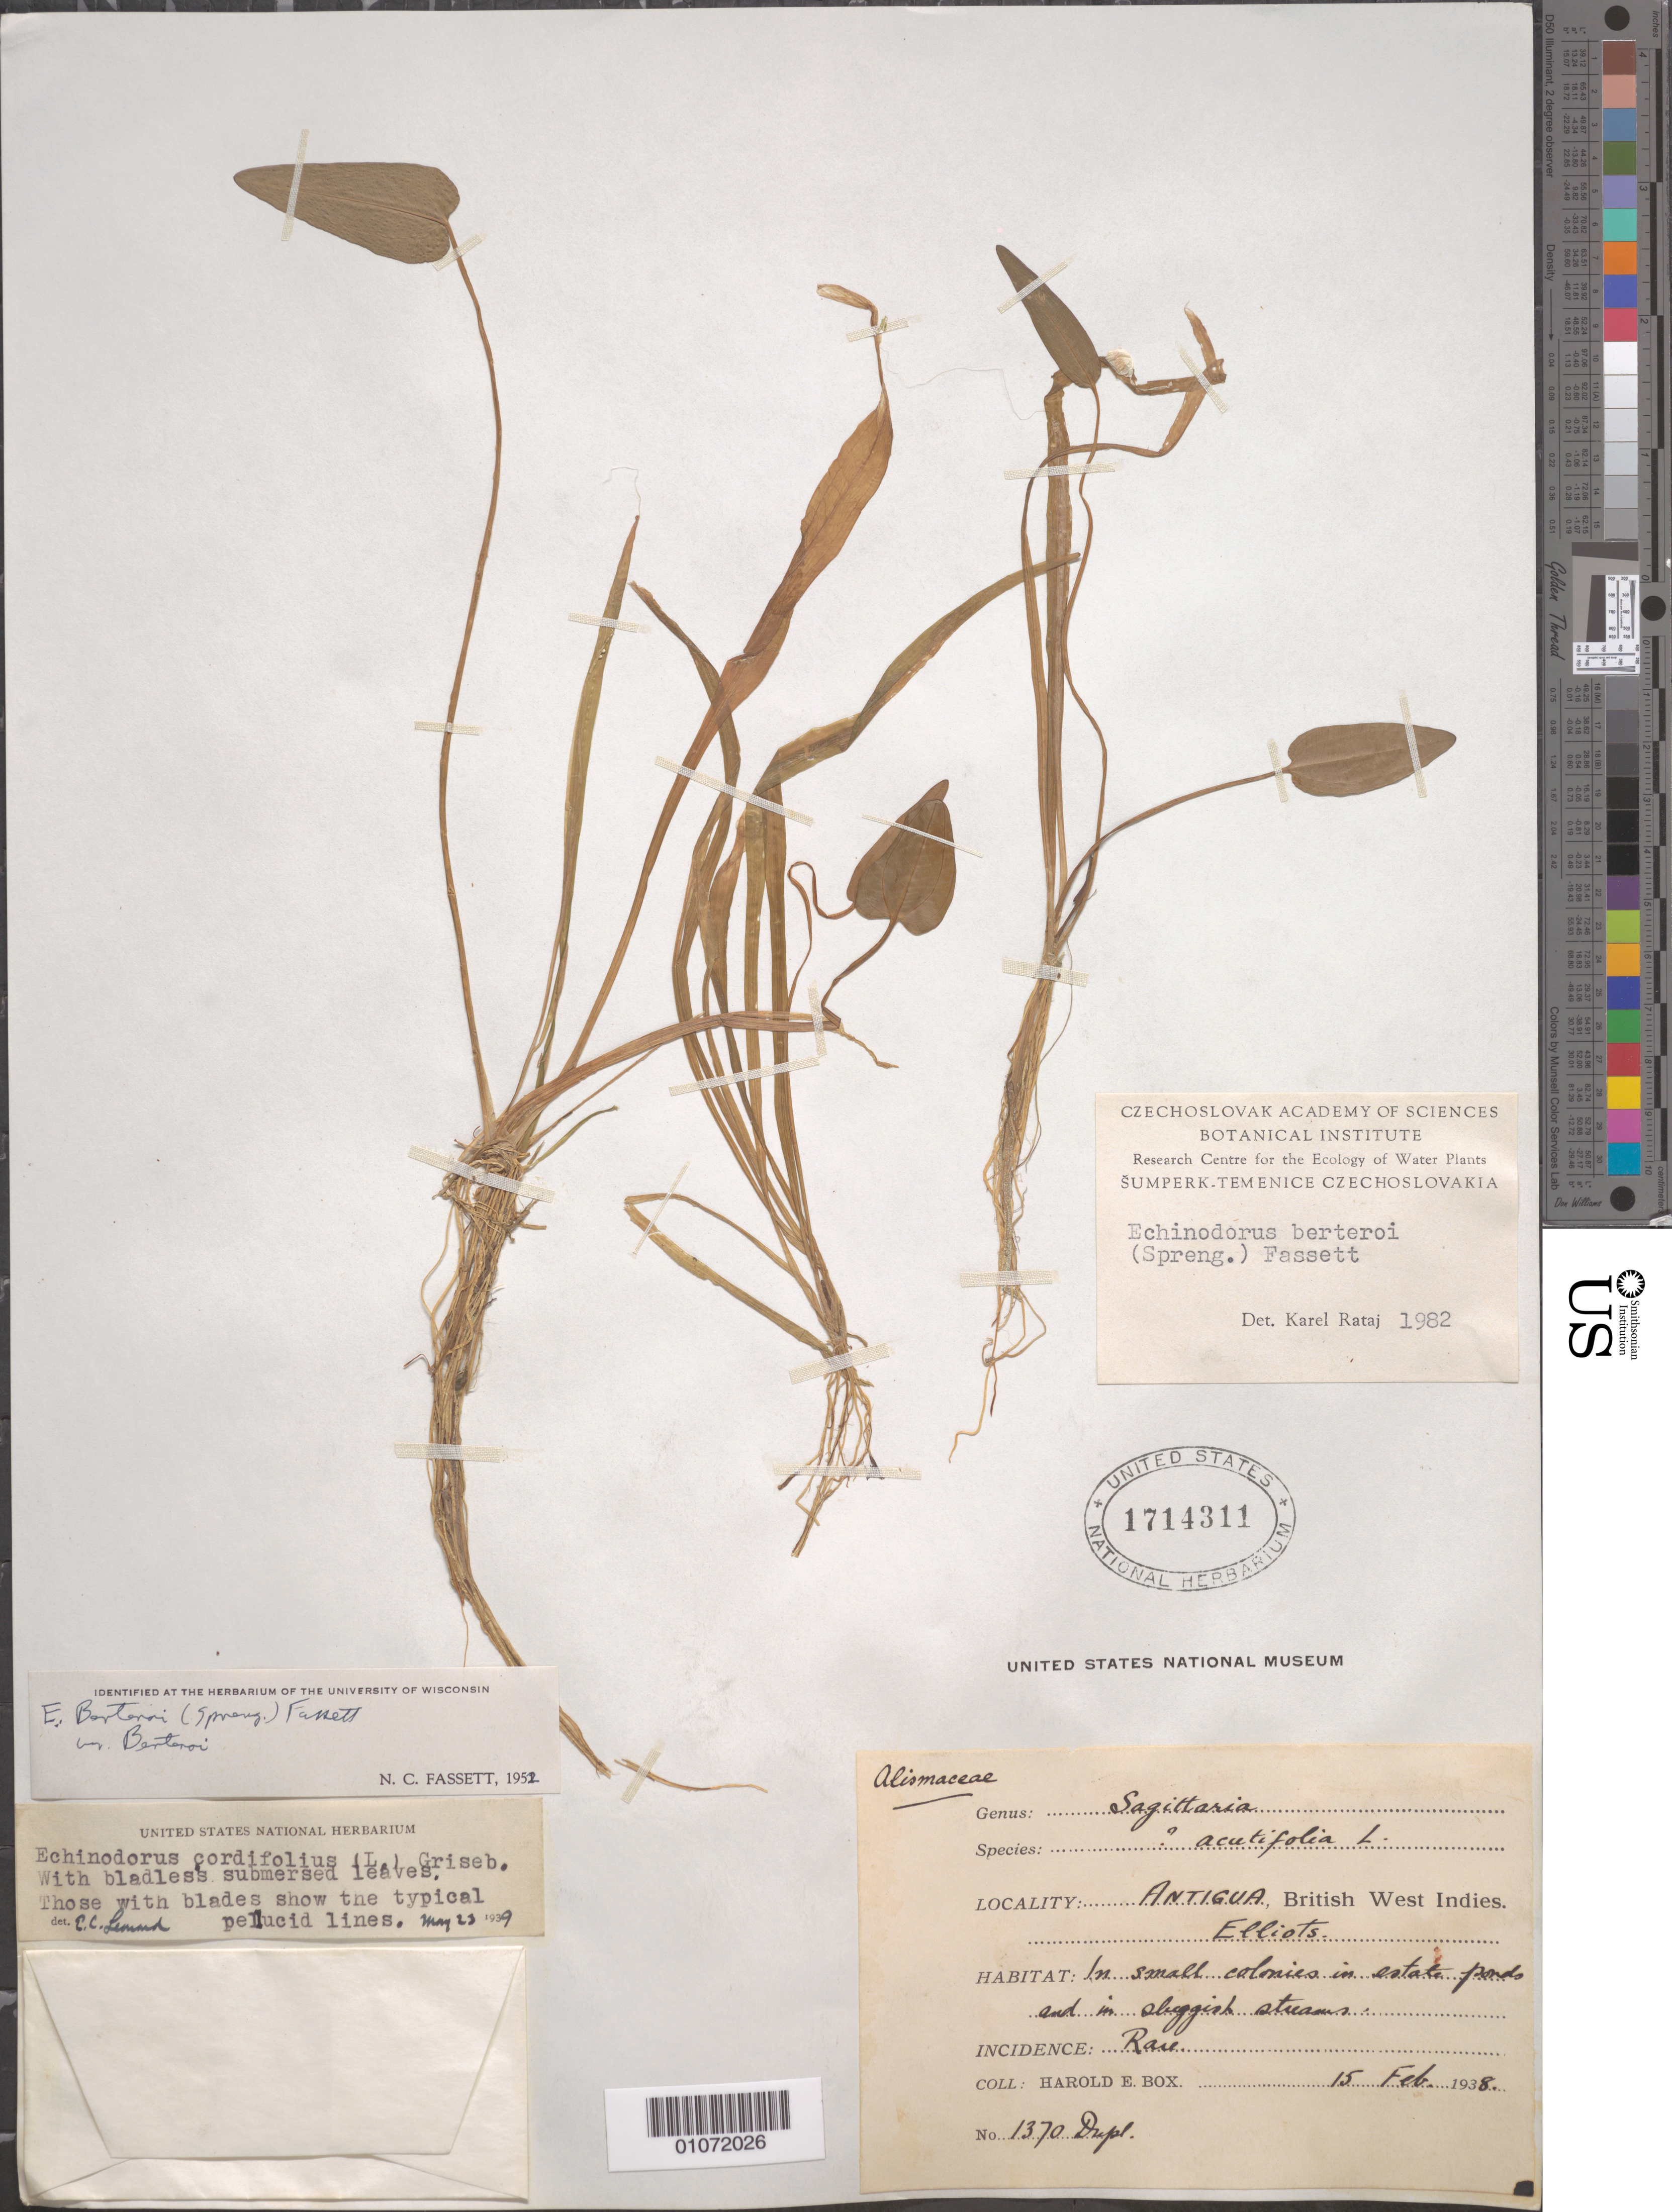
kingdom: Plantae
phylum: Tracheophyta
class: Liliopsida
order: Alismatales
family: Alismataceae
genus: Echinodorus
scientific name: Echinodorus berteroi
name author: (Spreng.) Fassett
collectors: H. E. Box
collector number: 1370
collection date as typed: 15 Feb 1938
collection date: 1938-02-15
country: Antigua and Barbuda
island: Leeward Is.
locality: In small colonies in static pond and in sluggish stream.Rare.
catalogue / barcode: US 1714311